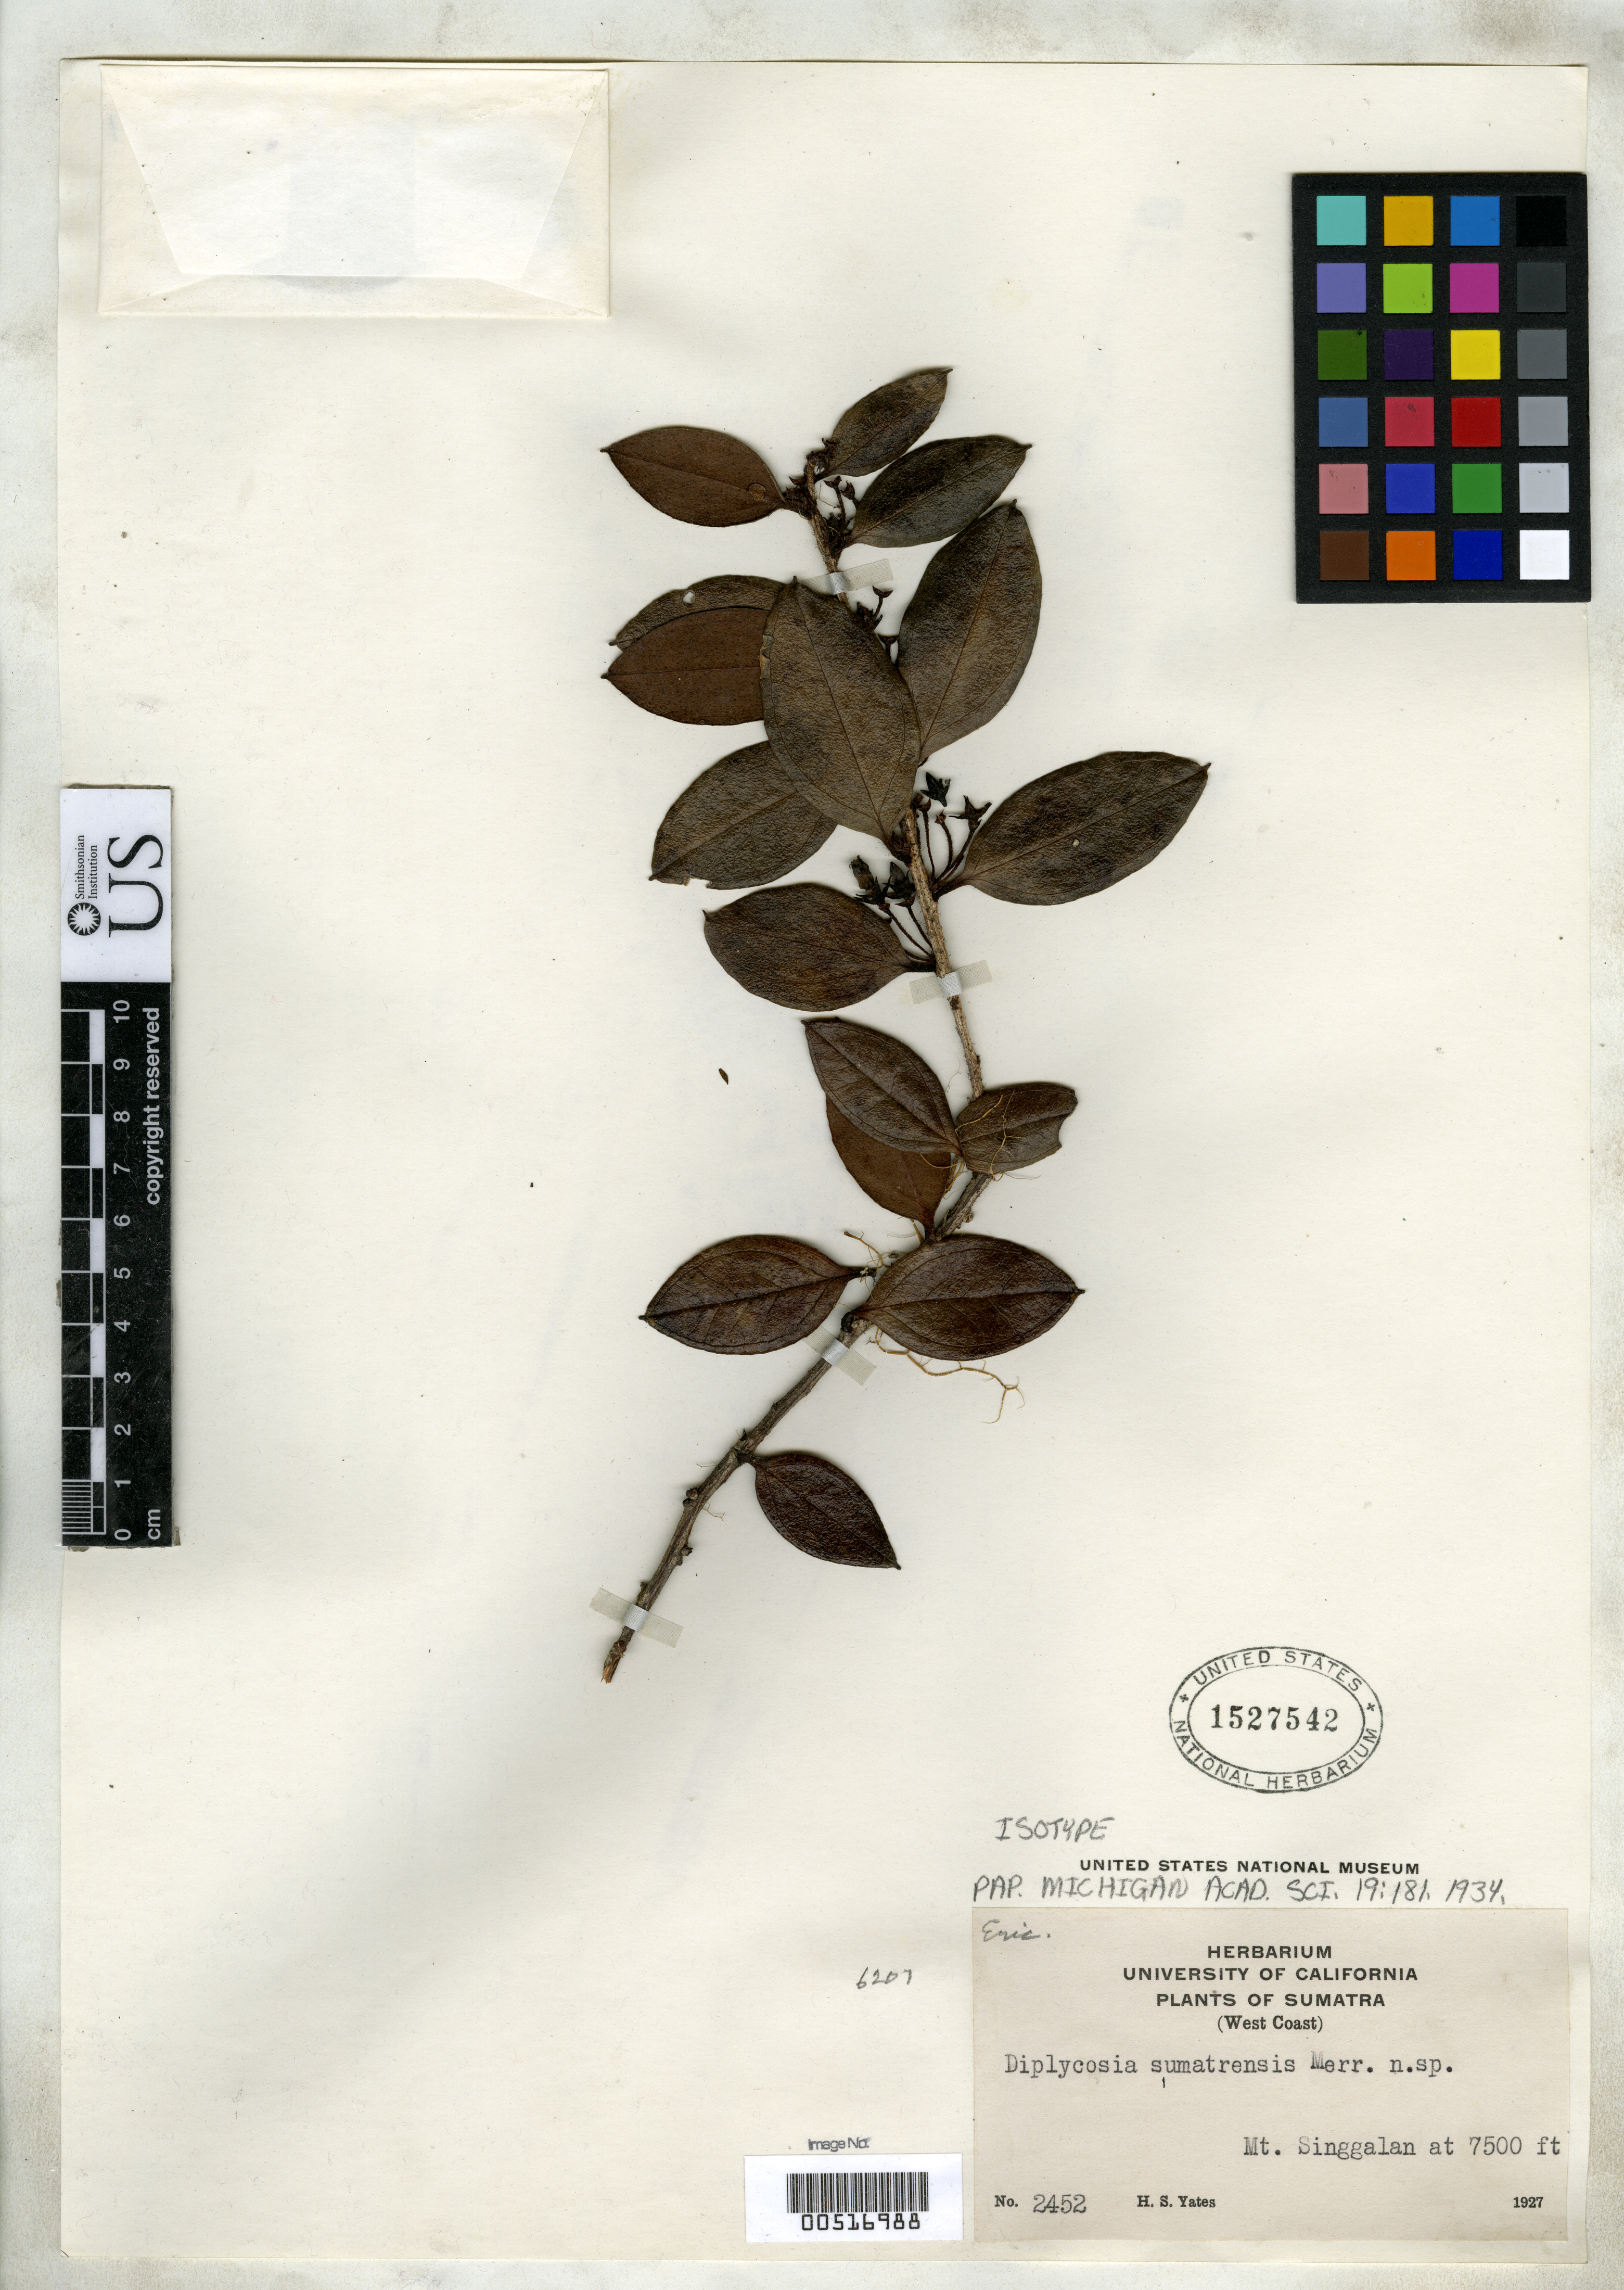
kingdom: Plantae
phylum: Tracheophyta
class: Magnoliopsida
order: Ericales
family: Ericaceae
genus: Diplycosia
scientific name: Diplycosia sumatrensis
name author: Merr.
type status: Isotype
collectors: H. S. Yates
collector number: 2452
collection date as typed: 1927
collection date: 1927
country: Indonesia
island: Sumatra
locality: West coast, Mt. Singgalan.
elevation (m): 2286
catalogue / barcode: US 1527542